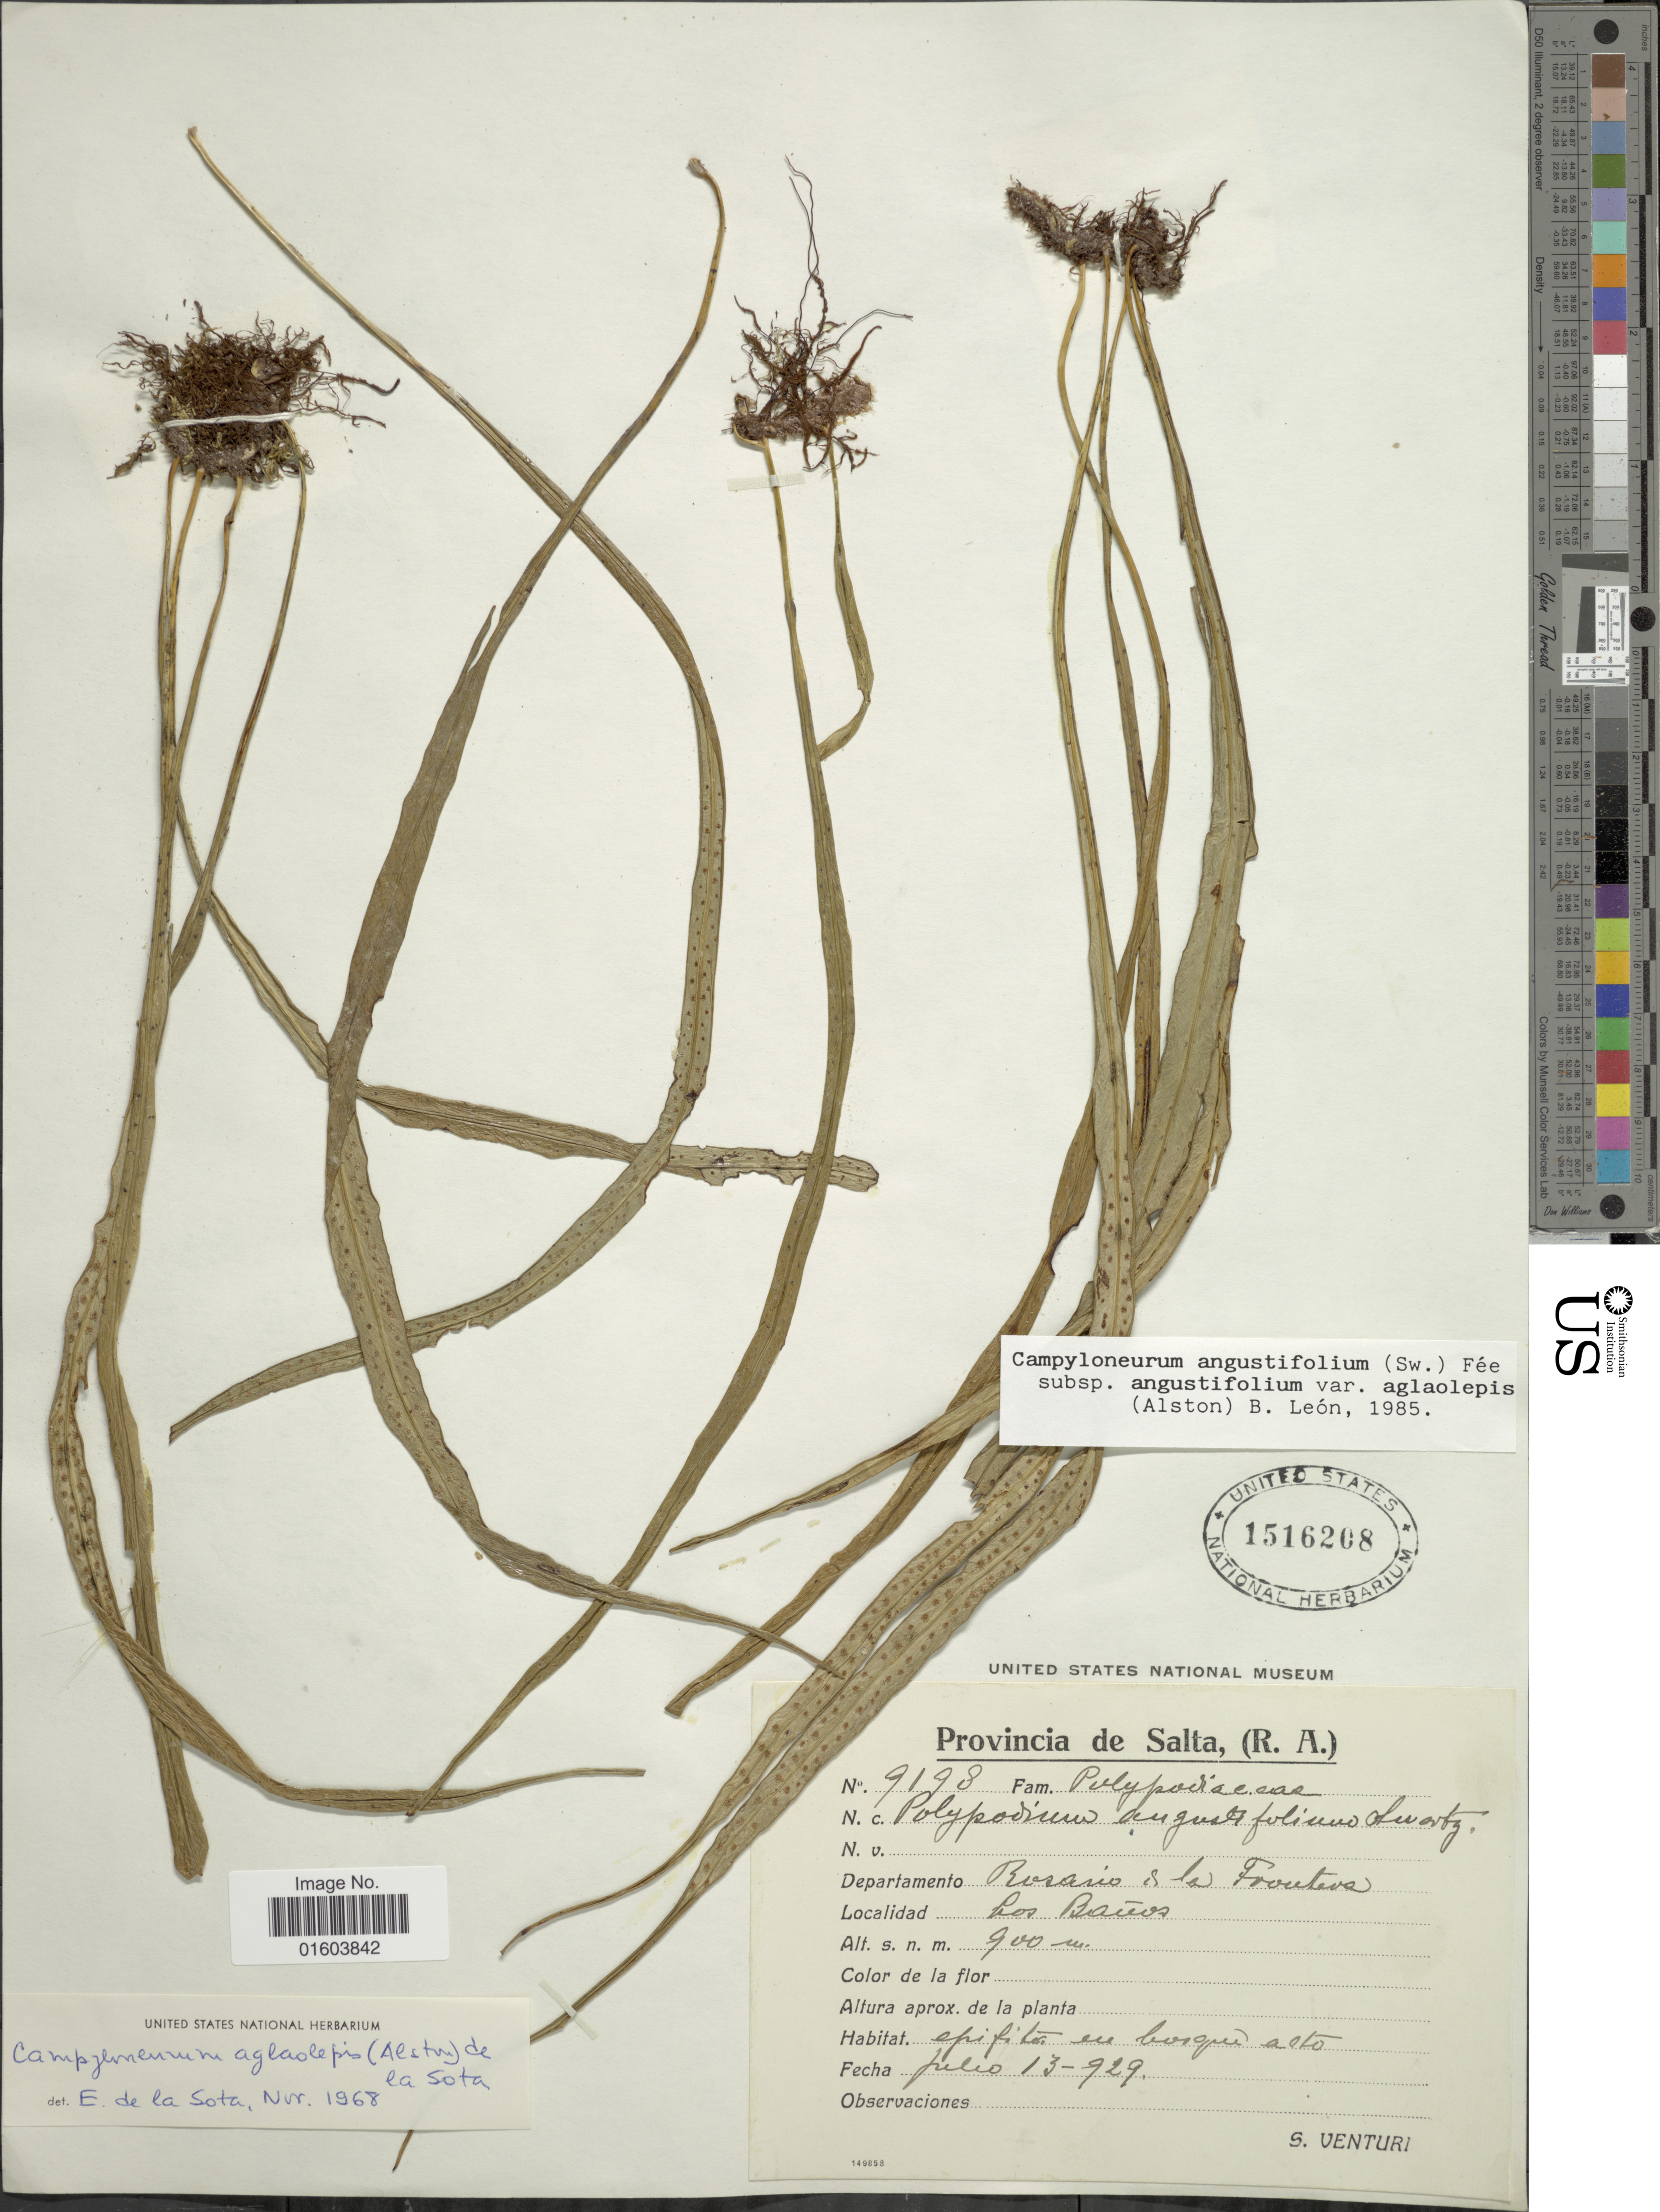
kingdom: Plantae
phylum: Tracheophyta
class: Polypodiopsida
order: Polypodiales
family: Polypodiaceae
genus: Campyloneurum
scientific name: Campyloneurum aglaolepis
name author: (Alston) Sota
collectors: S. Venturi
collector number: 9198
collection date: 1929-07-13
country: Argentina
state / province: Salta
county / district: Rosario de La Frontera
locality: Los Baños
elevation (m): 900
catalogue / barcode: US 1516208